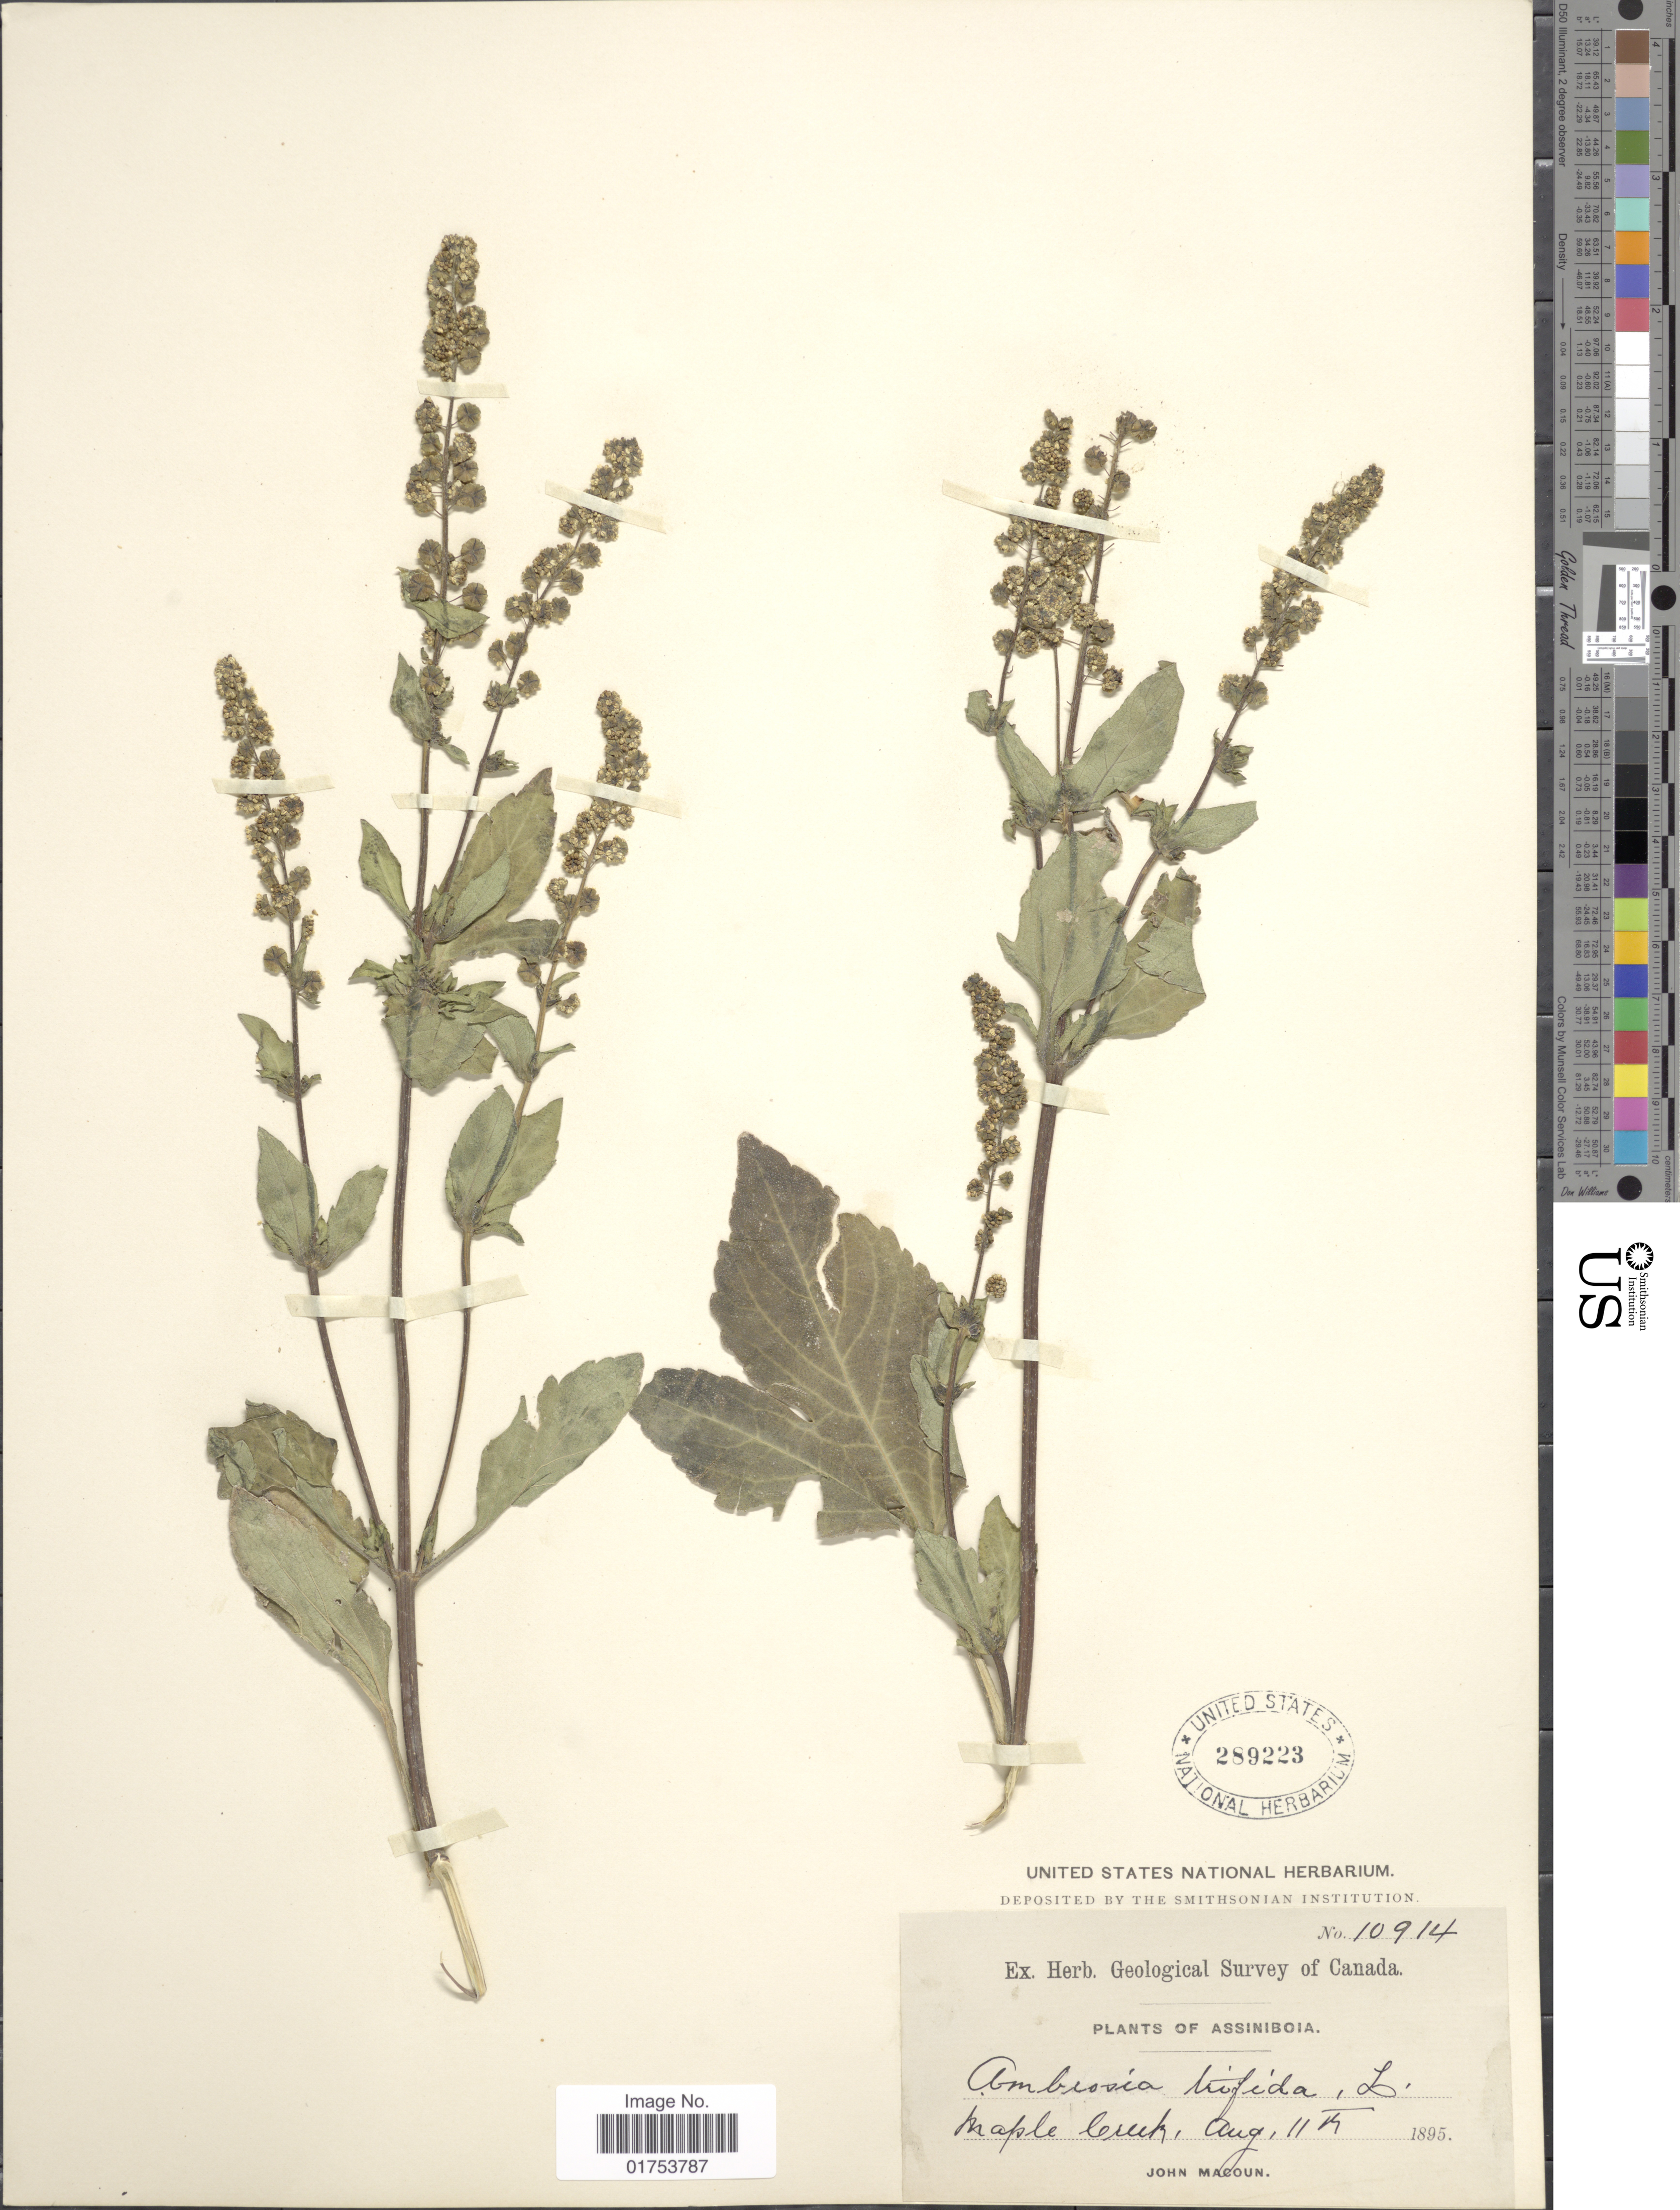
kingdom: Plantae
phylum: Tracheophyta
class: Magnoliopsida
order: Asterales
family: Asteraceae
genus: Ambrosia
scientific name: Ambrosia trifida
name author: L.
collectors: J. Macoun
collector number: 10914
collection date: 1895-08-11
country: Canada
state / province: Saskatchewan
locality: Assiniboia, Maple Creek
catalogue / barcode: US 289223